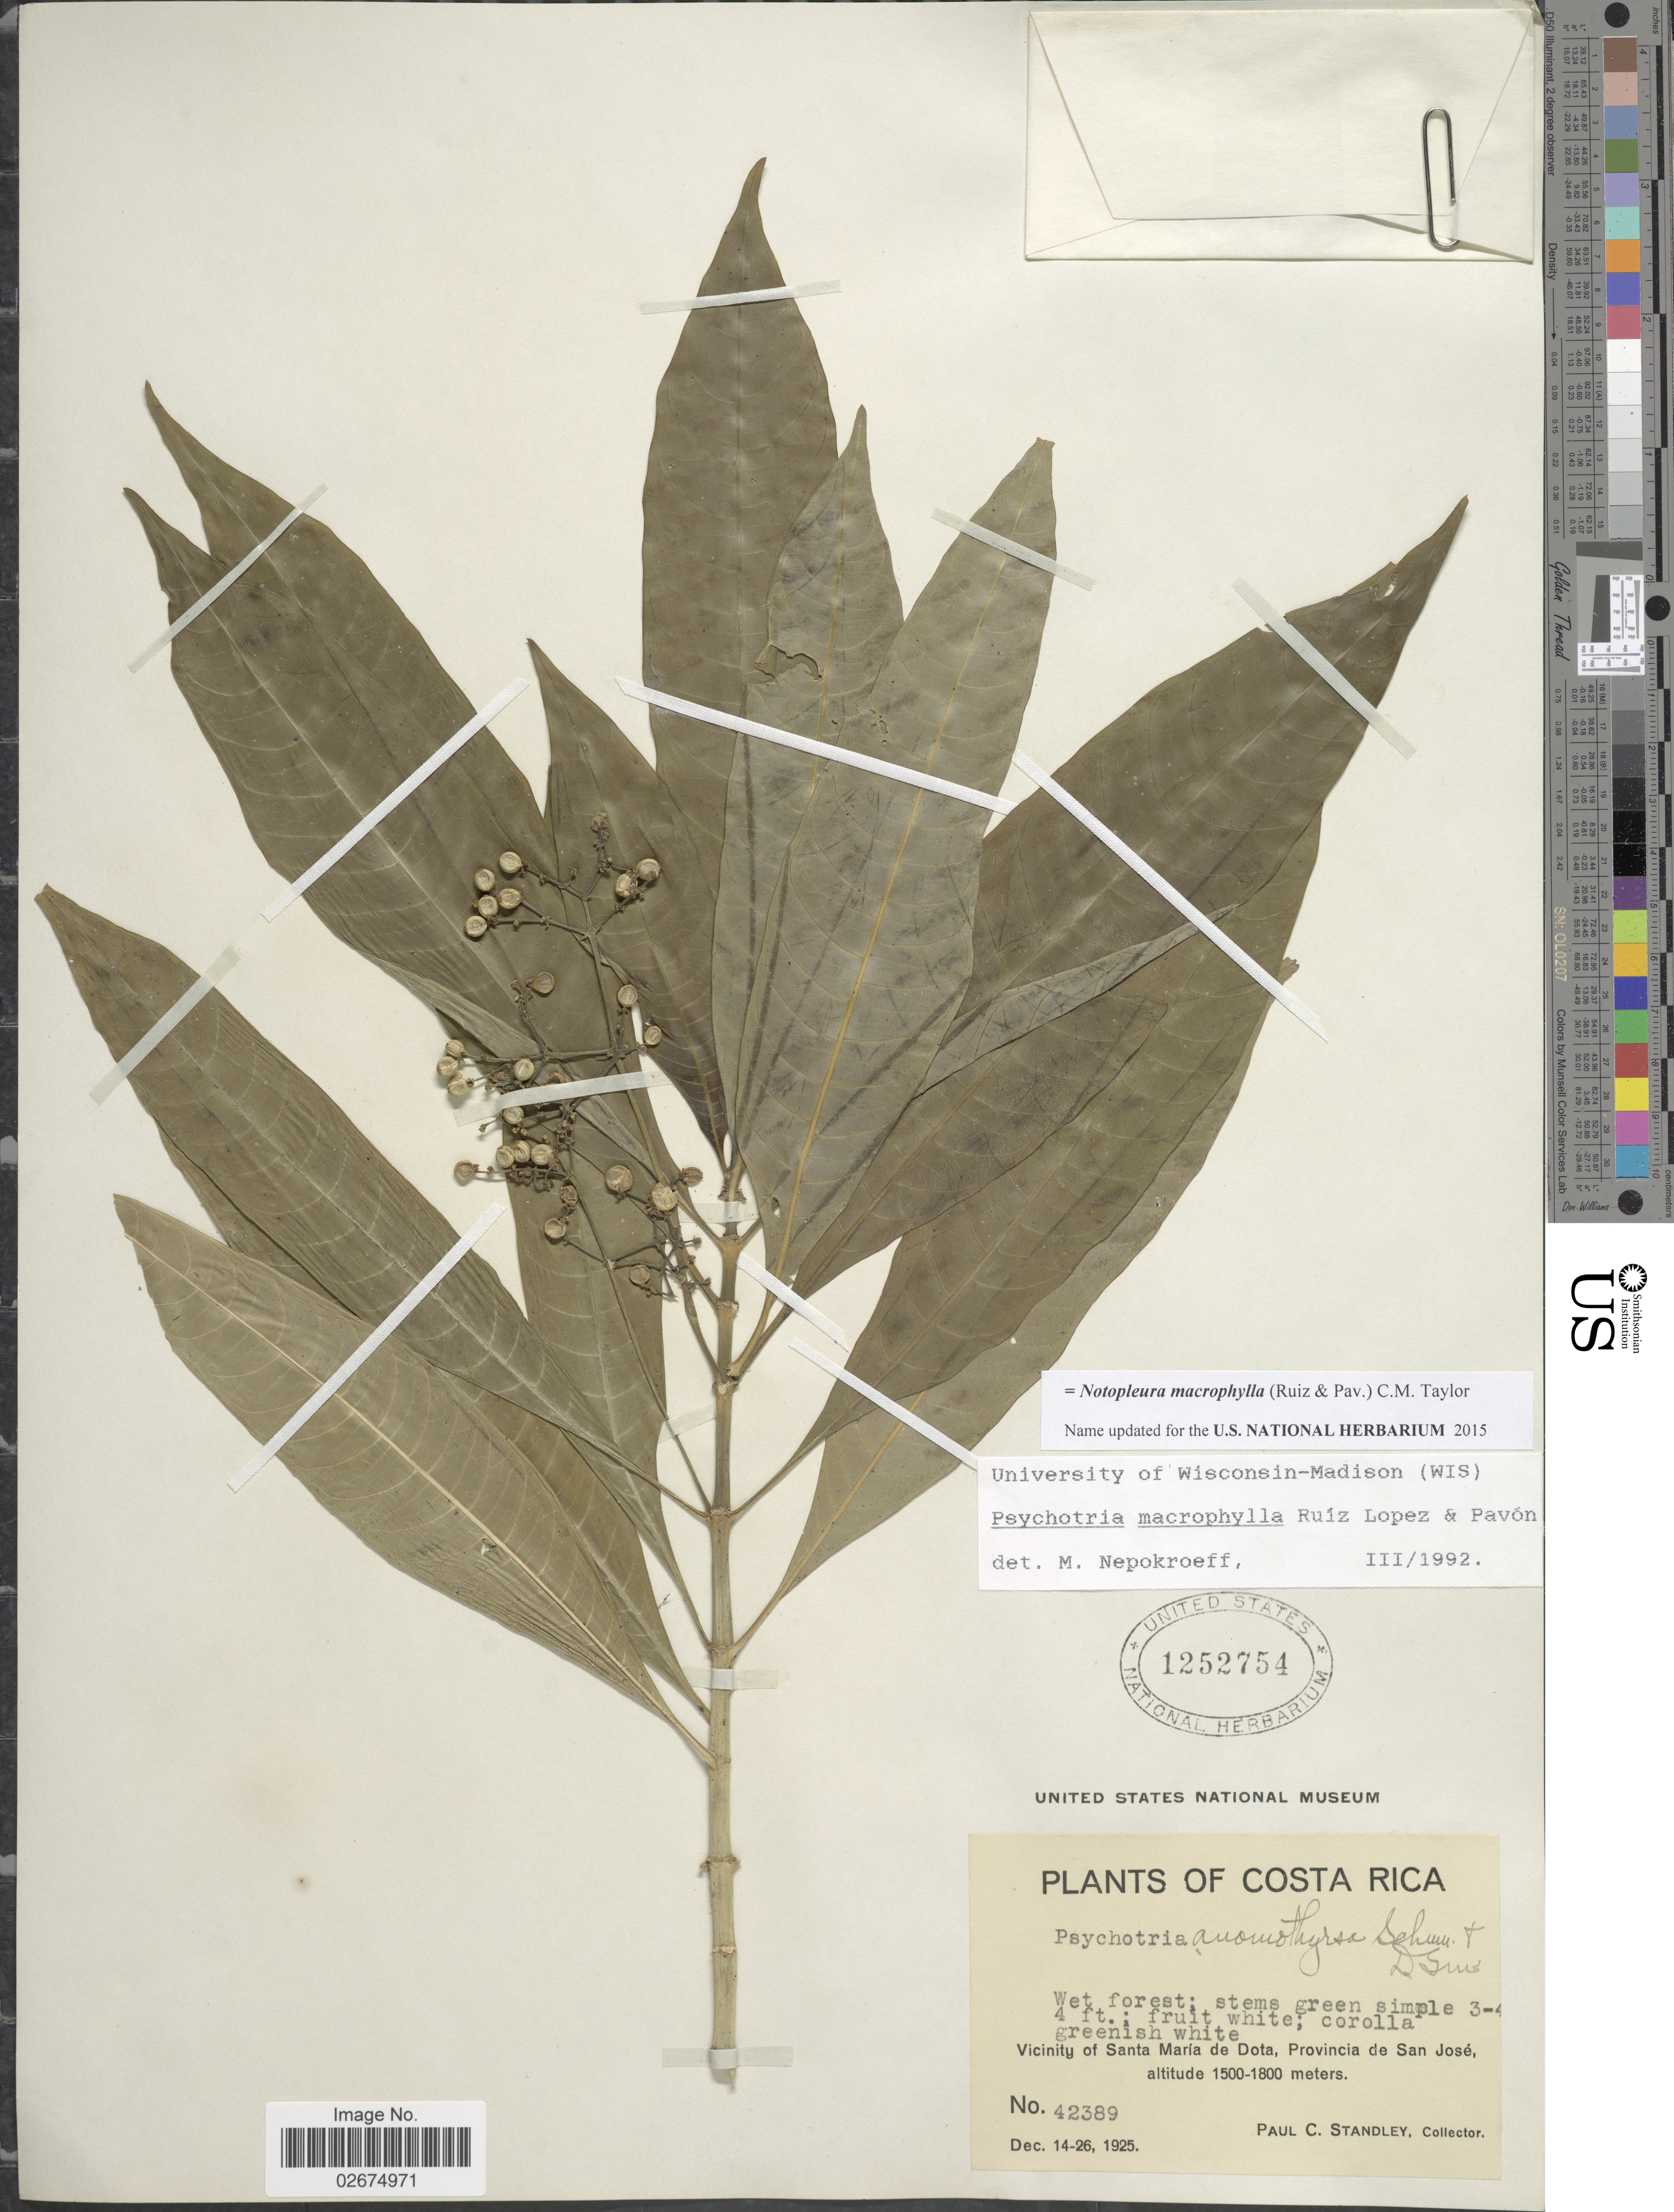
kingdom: Plantae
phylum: Tracheophyta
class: Magnoliopsida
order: Gentianales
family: Rubiaceae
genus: Notopleura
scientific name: Notopleura macrophylla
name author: (Ruiz & Pav.) C.M. Taylor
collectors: P. C. Standley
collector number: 42389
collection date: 1925-12-14/1925-12-26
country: Costa Rica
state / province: San José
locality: Vicinity of Santa María de Dota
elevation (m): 1500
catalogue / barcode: US 1252754